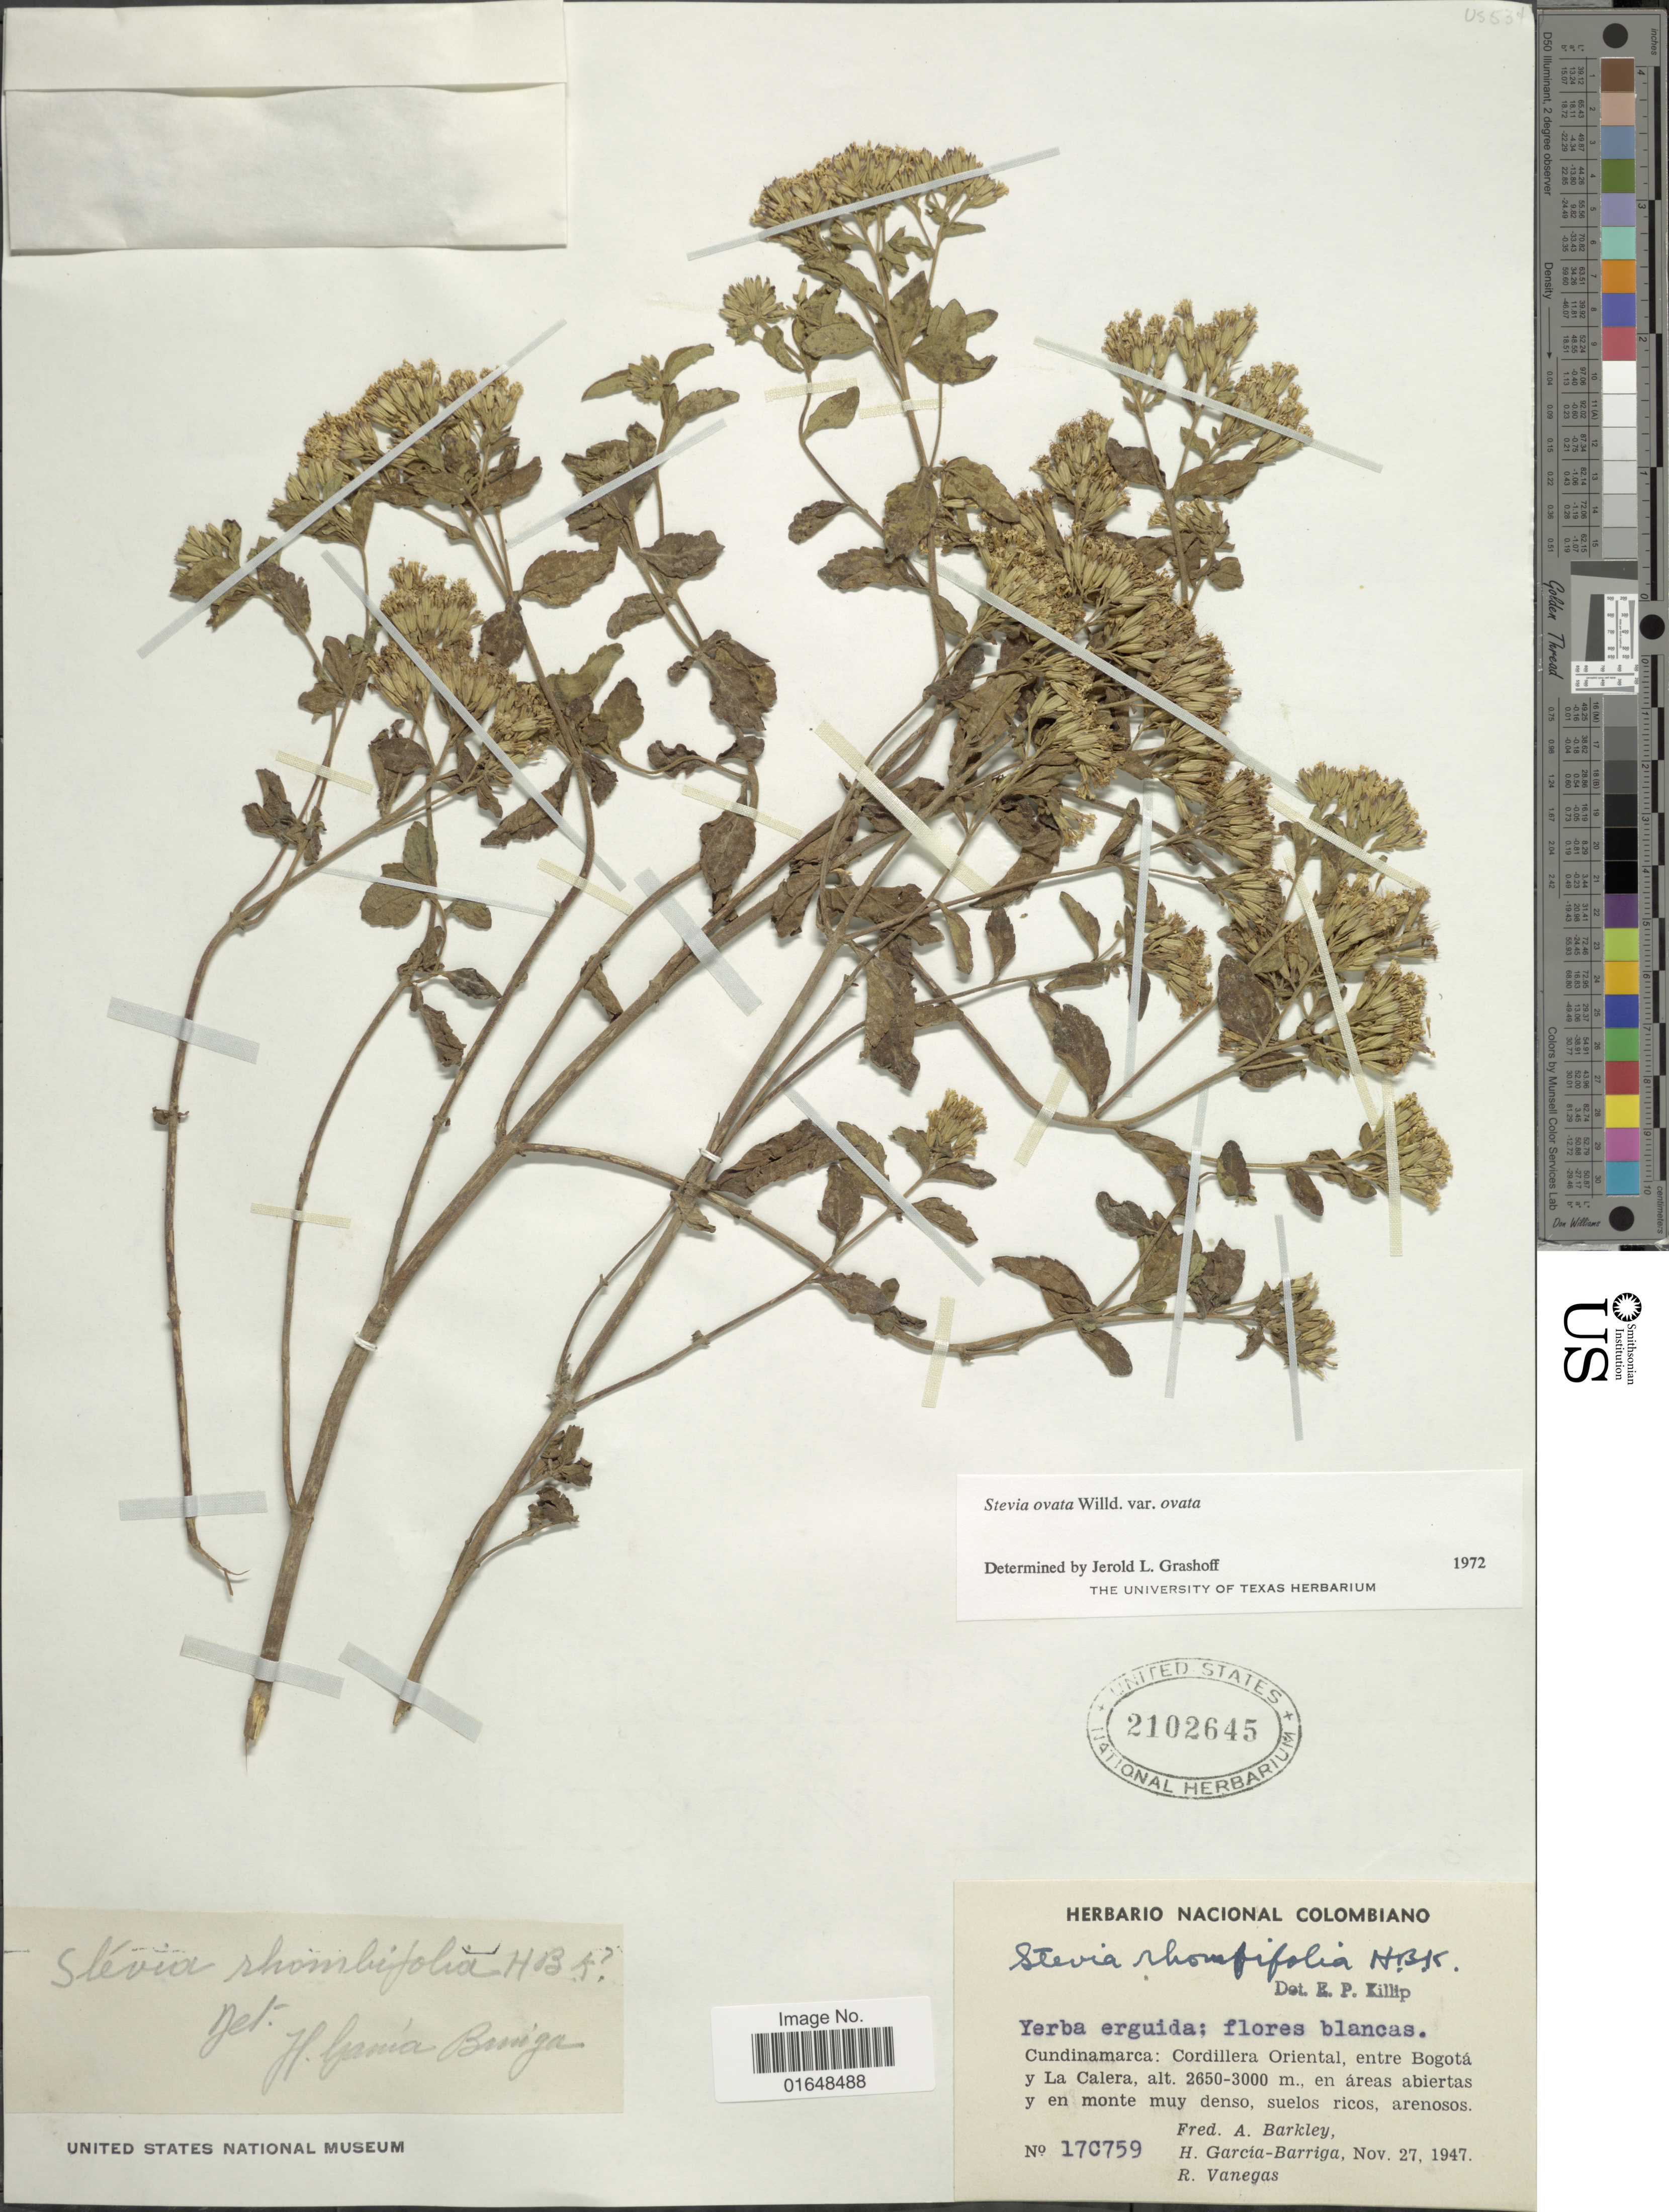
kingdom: Plantae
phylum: Tracheophyta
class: Magnoliopsida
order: Asterales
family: Asteraceae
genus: Stevia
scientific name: Stevia ovata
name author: Willd.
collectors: F. A. Barkley, H. García Barriga & R. Vanegas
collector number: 17C759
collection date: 1947-11-27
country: Colombia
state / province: Cundinamarca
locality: Cundinamarca: Cordillera Oriental, entre Bogotá y La Calera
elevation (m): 2650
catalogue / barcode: US 2102645